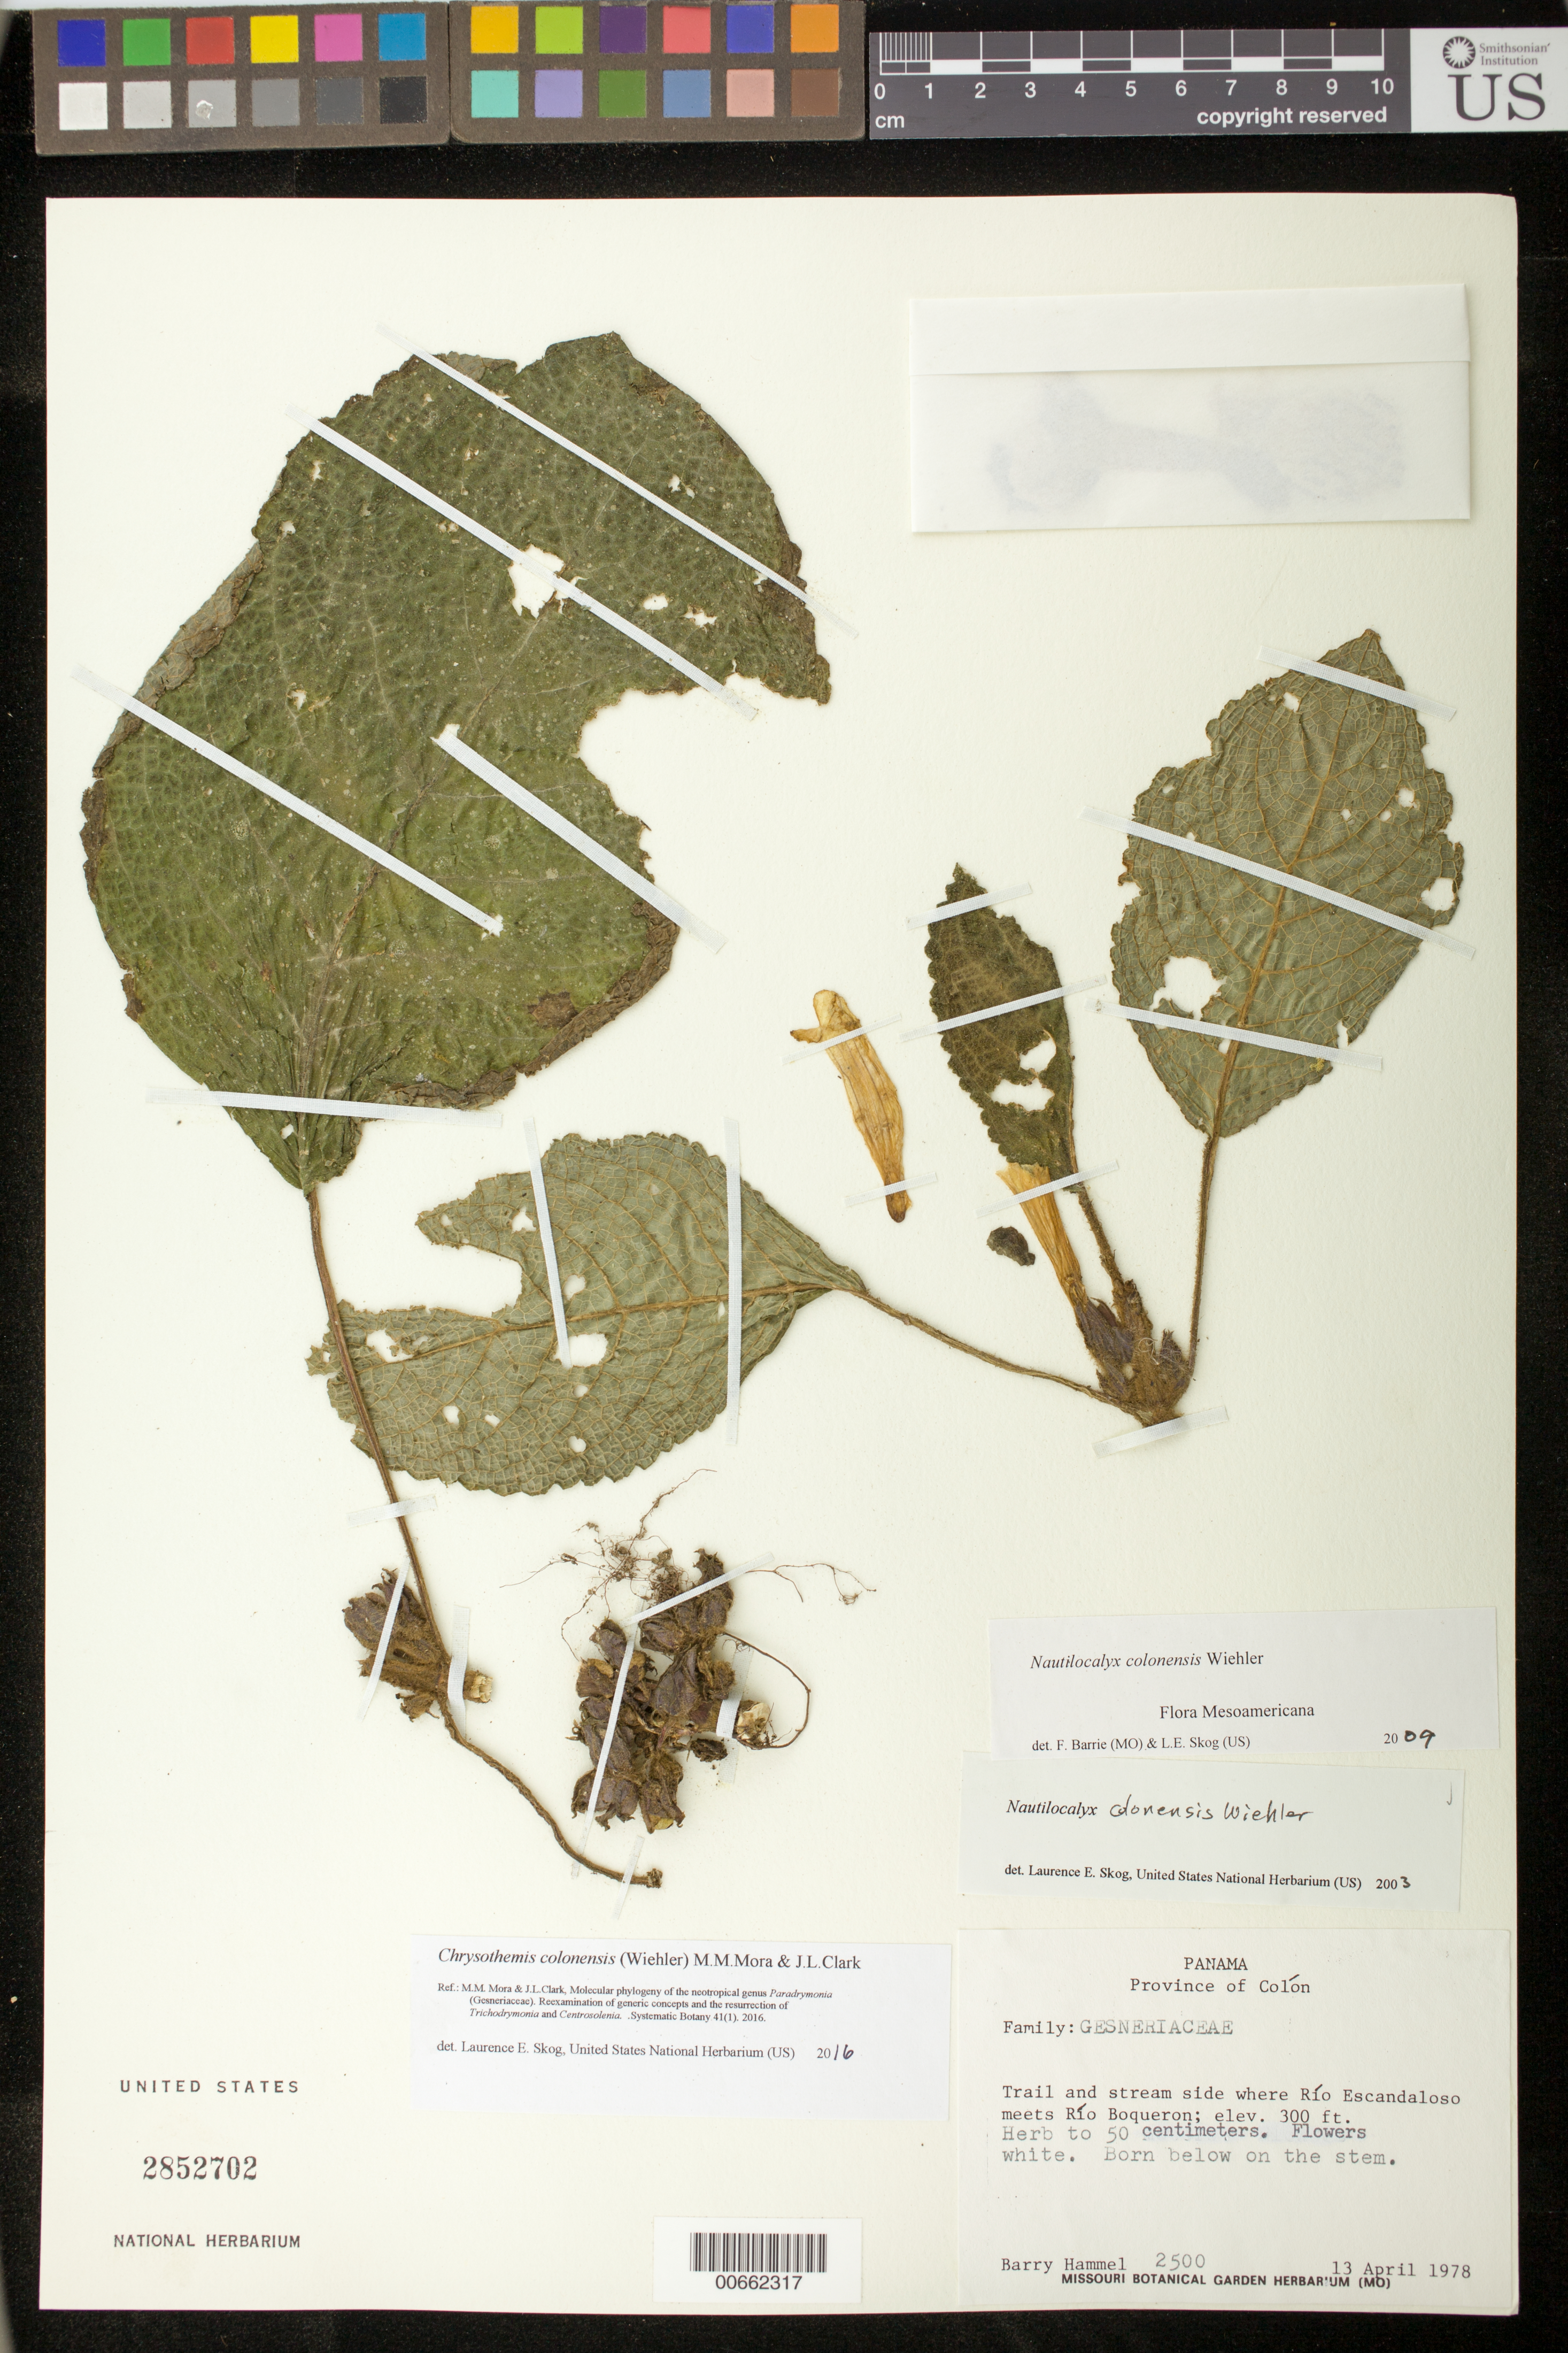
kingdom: Plantae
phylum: Tracheophyta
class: Magnoliopsida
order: Lamiales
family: Gesneriaceae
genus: Chrysothemis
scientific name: Chrysothemis colonensis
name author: (Wiehler) M.M. Mora & J.L. Clark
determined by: Skog, Laurence E.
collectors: B. Hammel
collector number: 2500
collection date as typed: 13 Apr 1978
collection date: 1978-04-13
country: Panama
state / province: Colón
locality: Trail and stream side where Río Escandaloso meets Río Boqueron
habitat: Trail and stream side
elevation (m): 91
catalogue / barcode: US 2852702